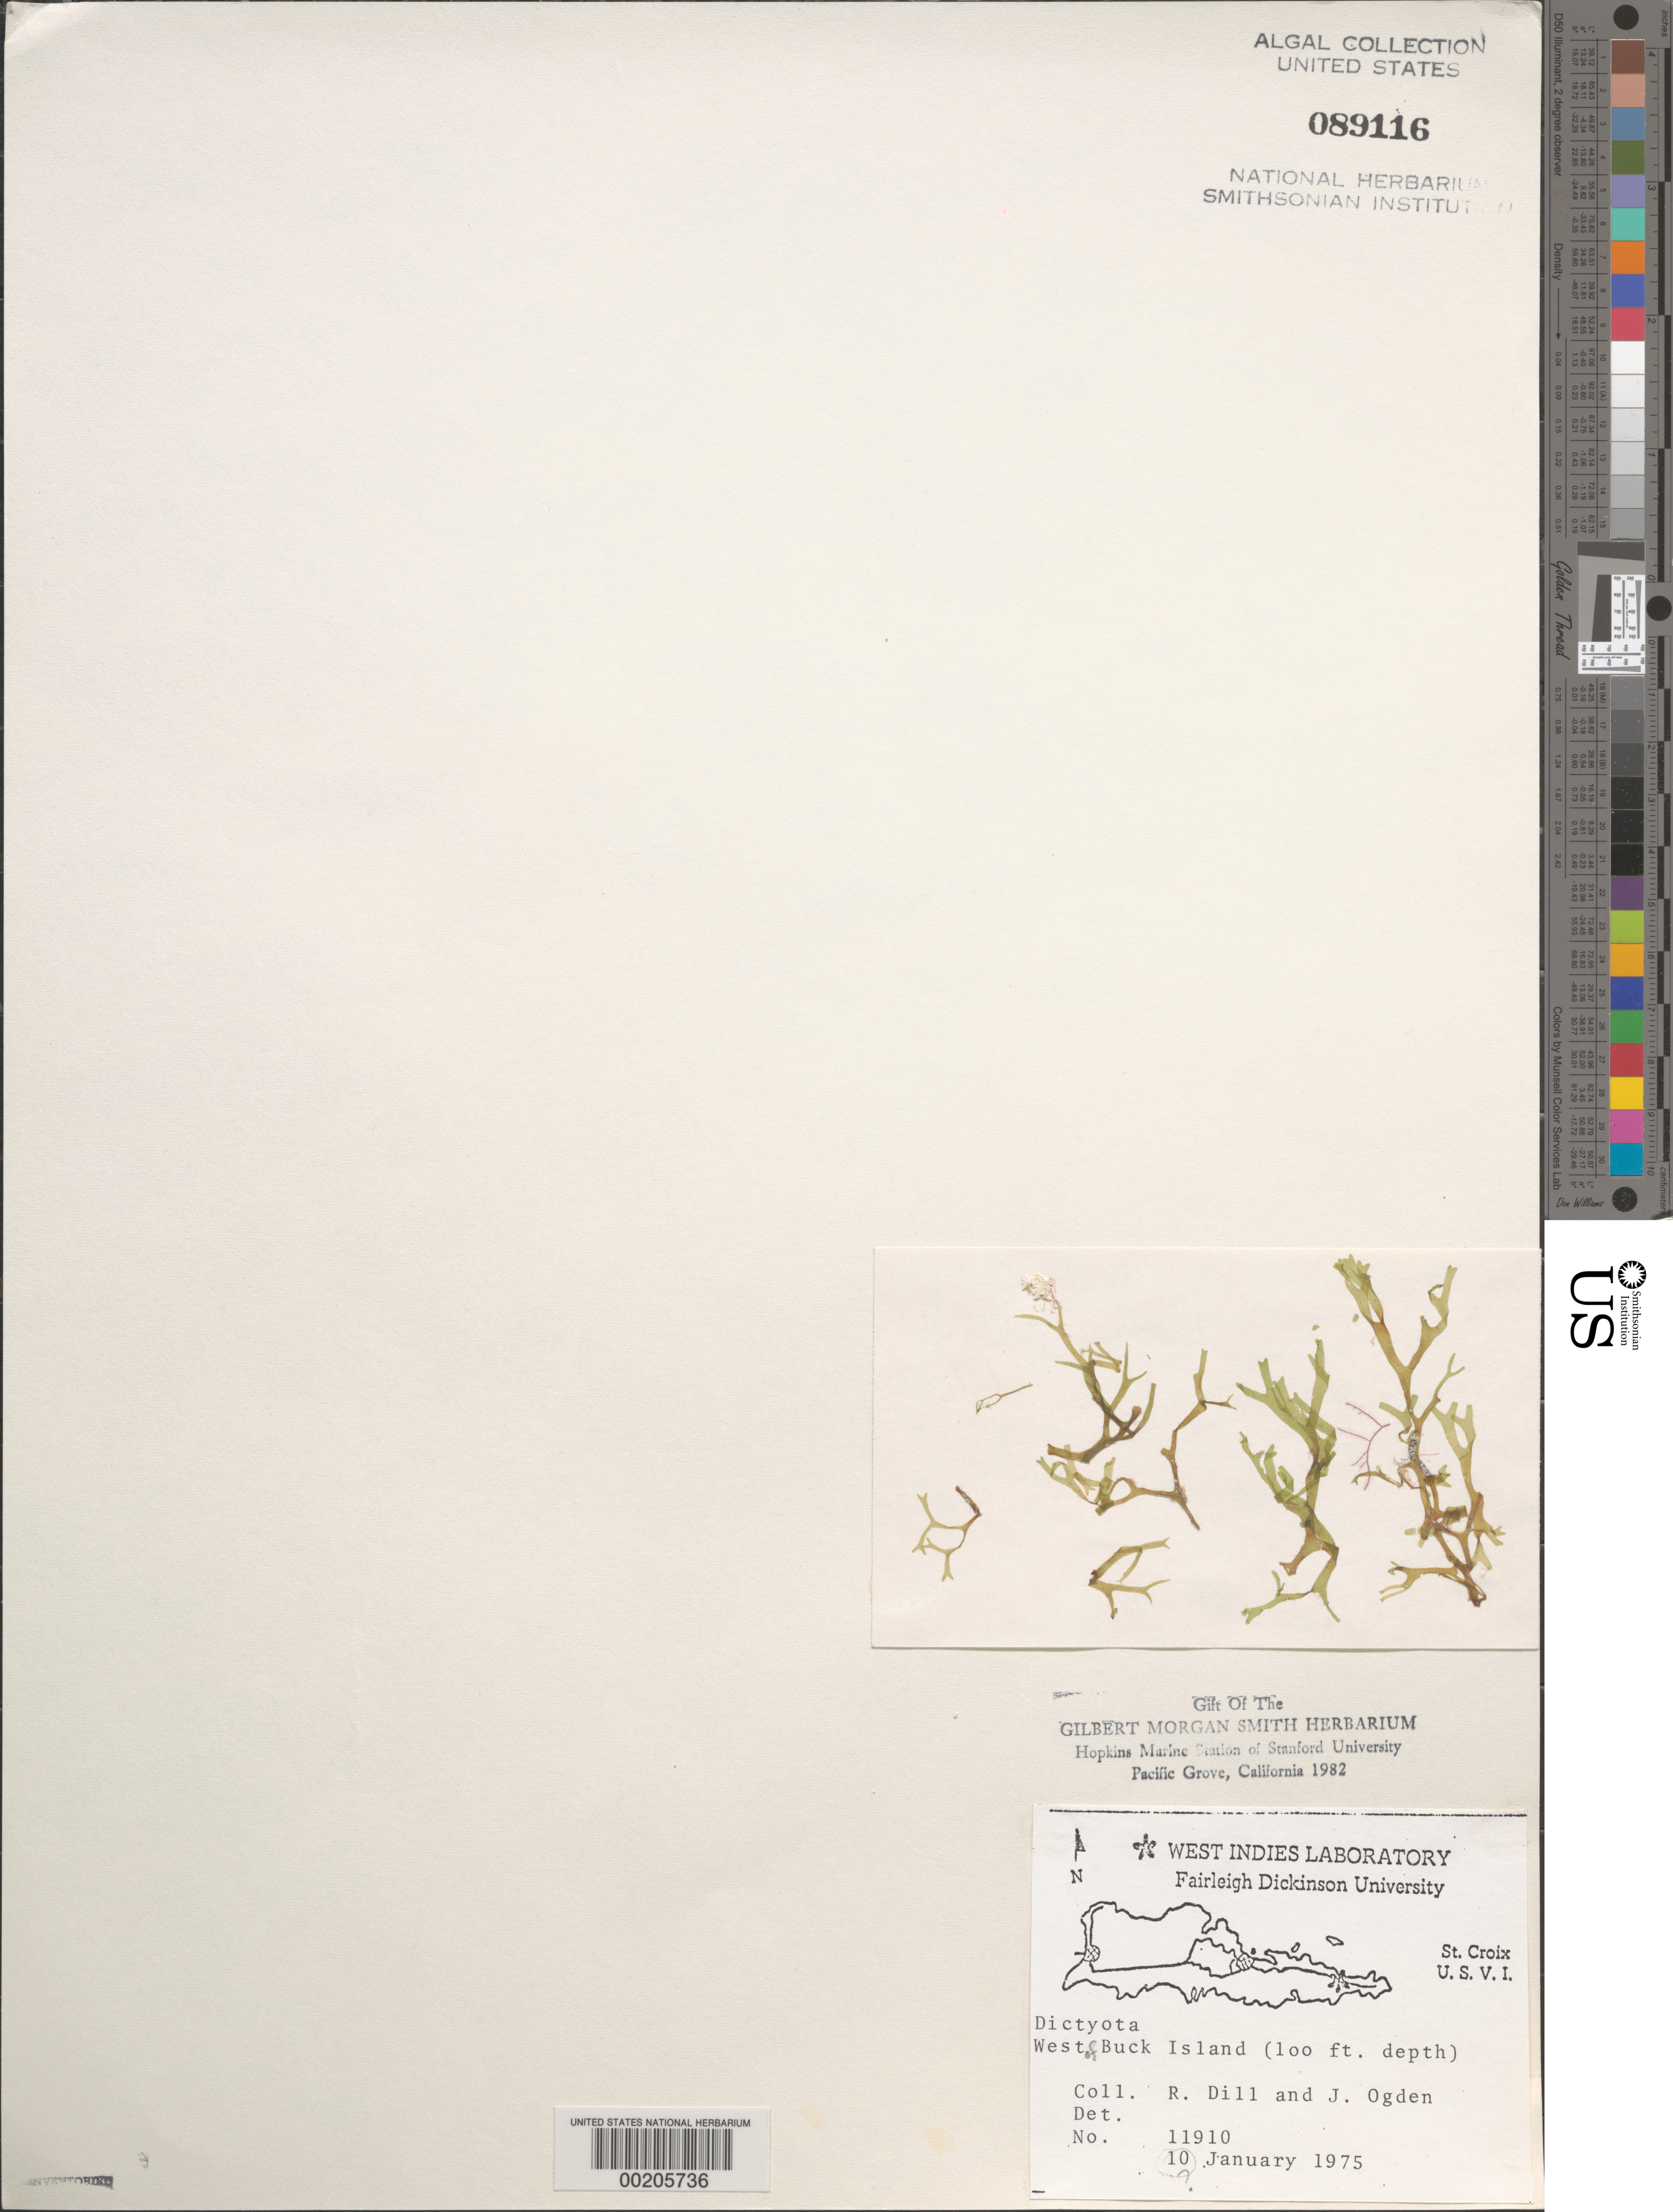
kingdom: Chromista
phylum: Ochrophyta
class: Phaeophyceae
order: Dictyotales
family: Dictyotaceae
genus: Dictyota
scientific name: Dictyota sp.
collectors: R. Dill & J. Ogden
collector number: IAA 11910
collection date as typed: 10 Jan 1975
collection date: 1975-01-10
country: U.S. Virgin Islands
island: St. Croix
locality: West of Buck Island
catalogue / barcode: US 89116